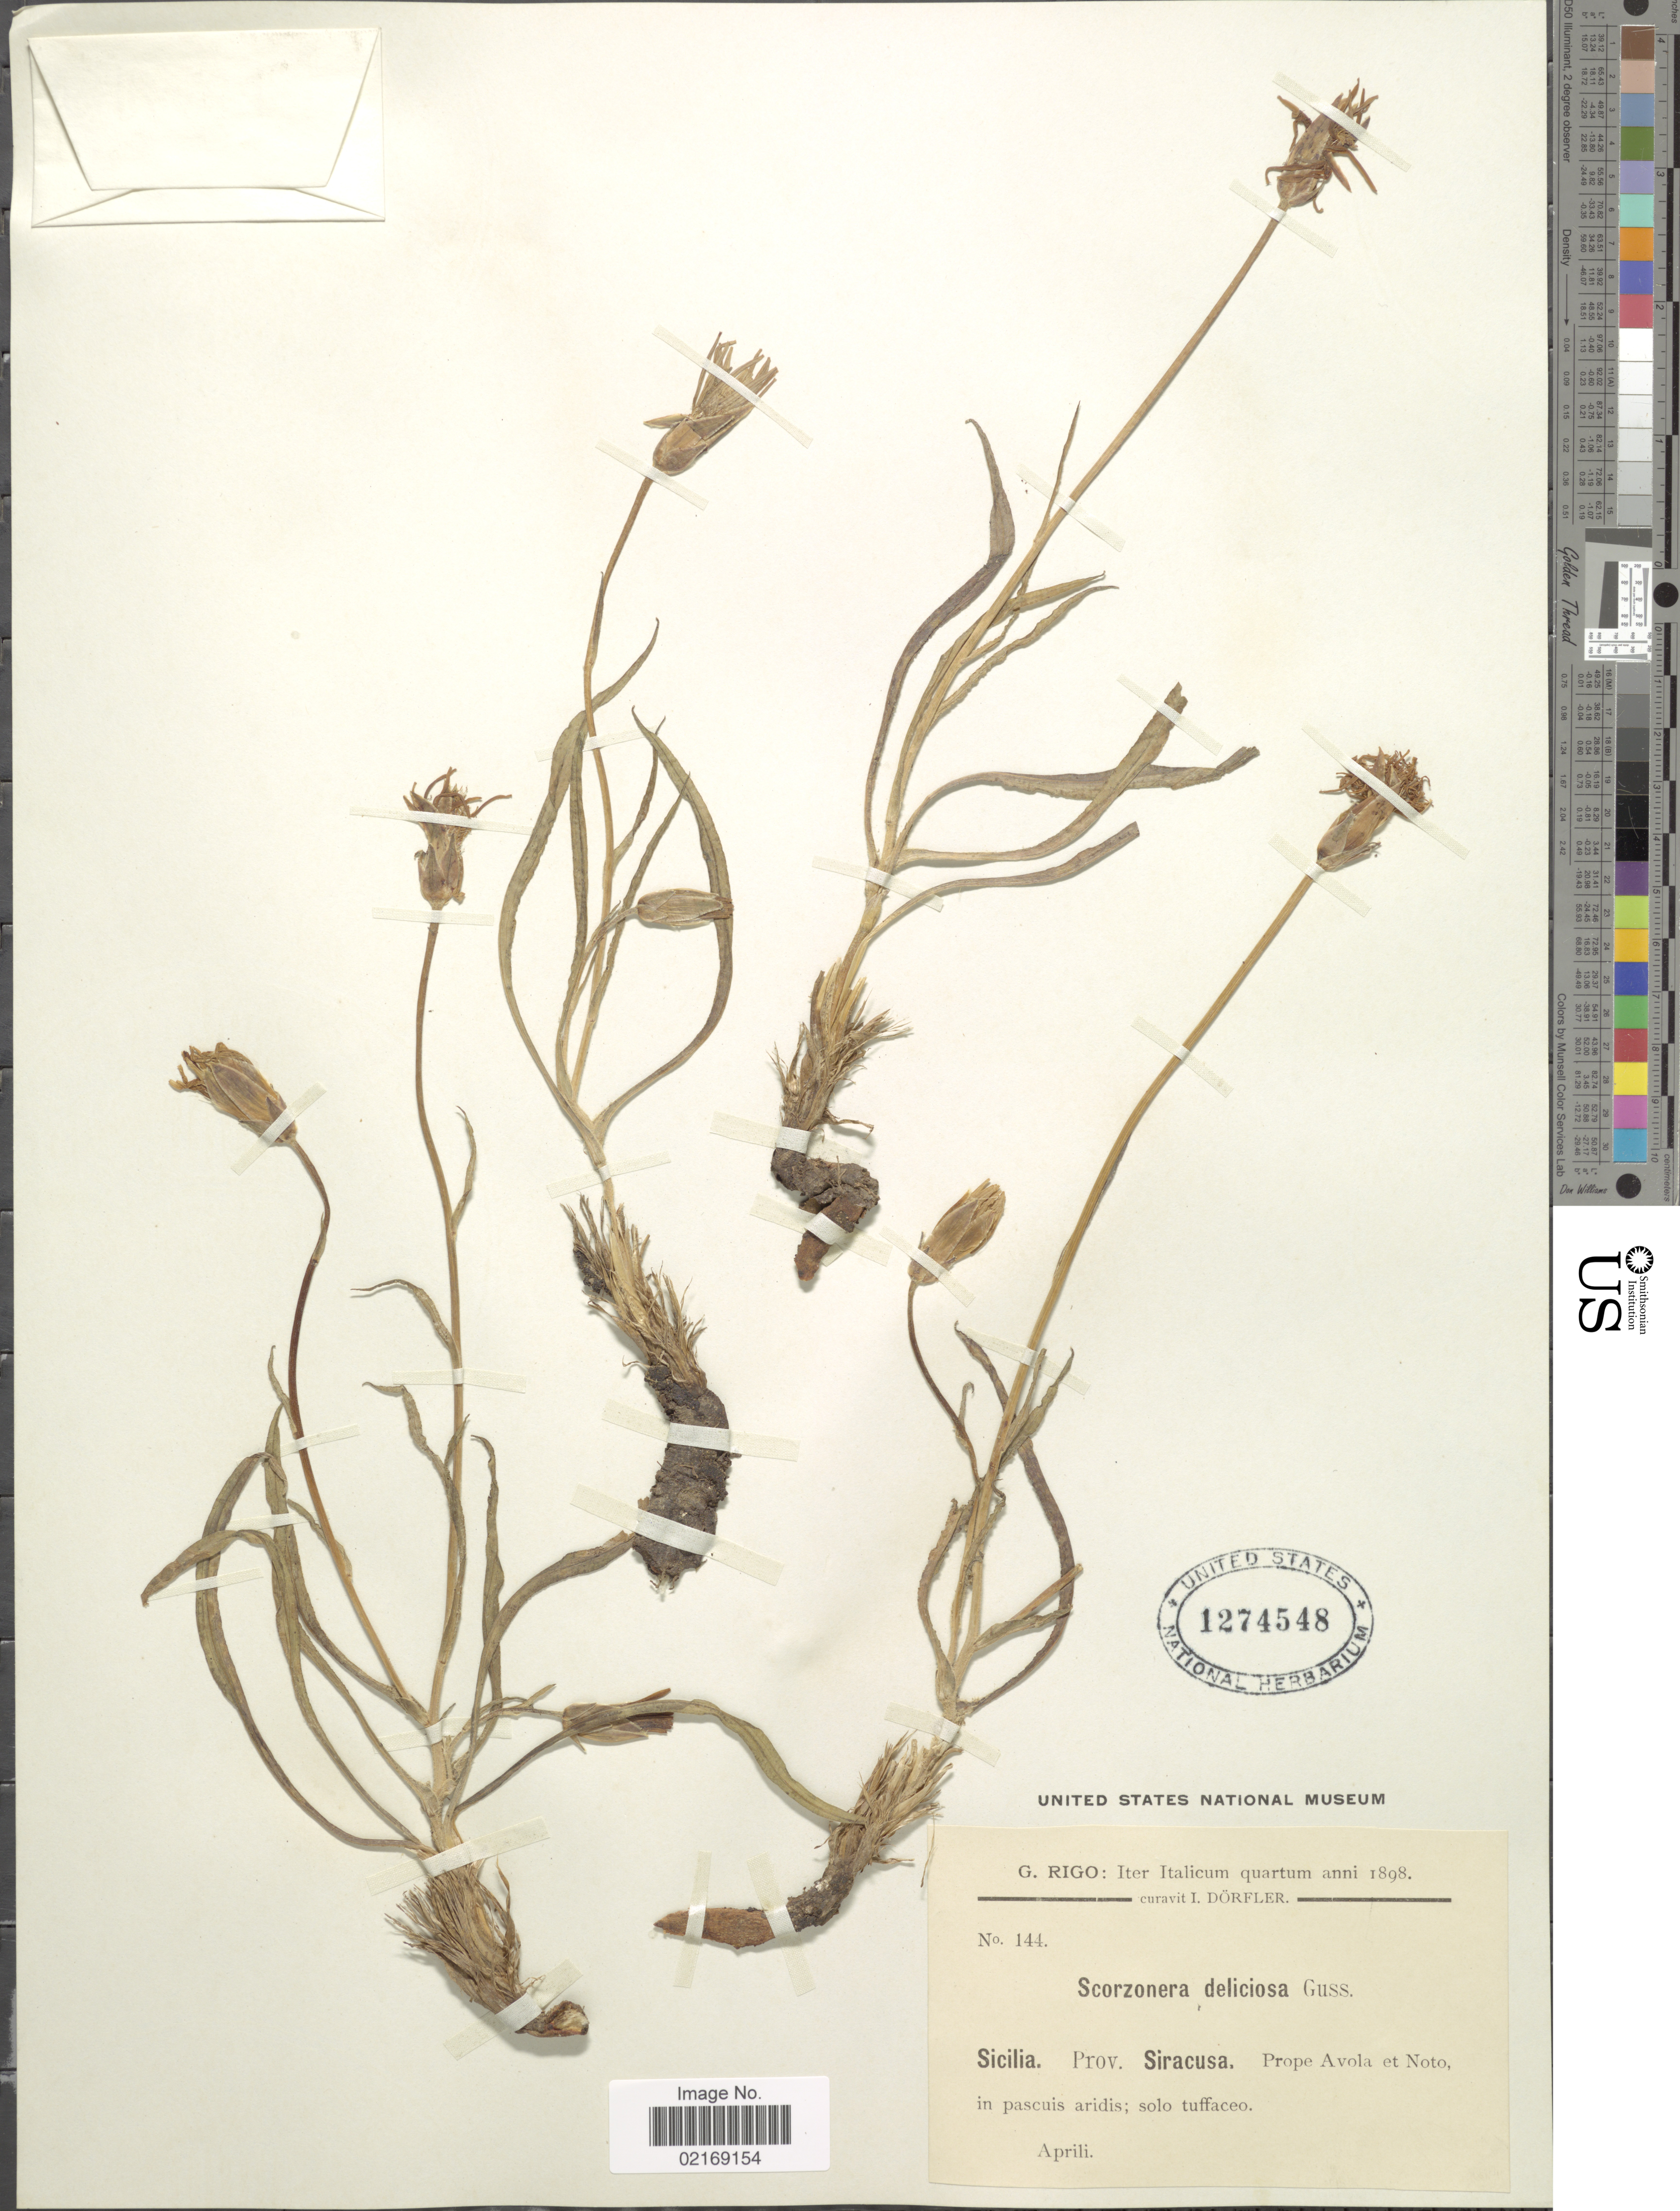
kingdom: Plantae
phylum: Tracheophyta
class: Magnoliopsida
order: Asterales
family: Asteraceae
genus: Scorzonera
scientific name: Scorzonera undulata subsp. deliciosa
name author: (DC.) Maire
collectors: G. Rigo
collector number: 144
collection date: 1898-04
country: Italy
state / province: Siciliana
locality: Sicilia. Prov. Siracusa. Prope Avola et Noto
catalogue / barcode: US 1274548